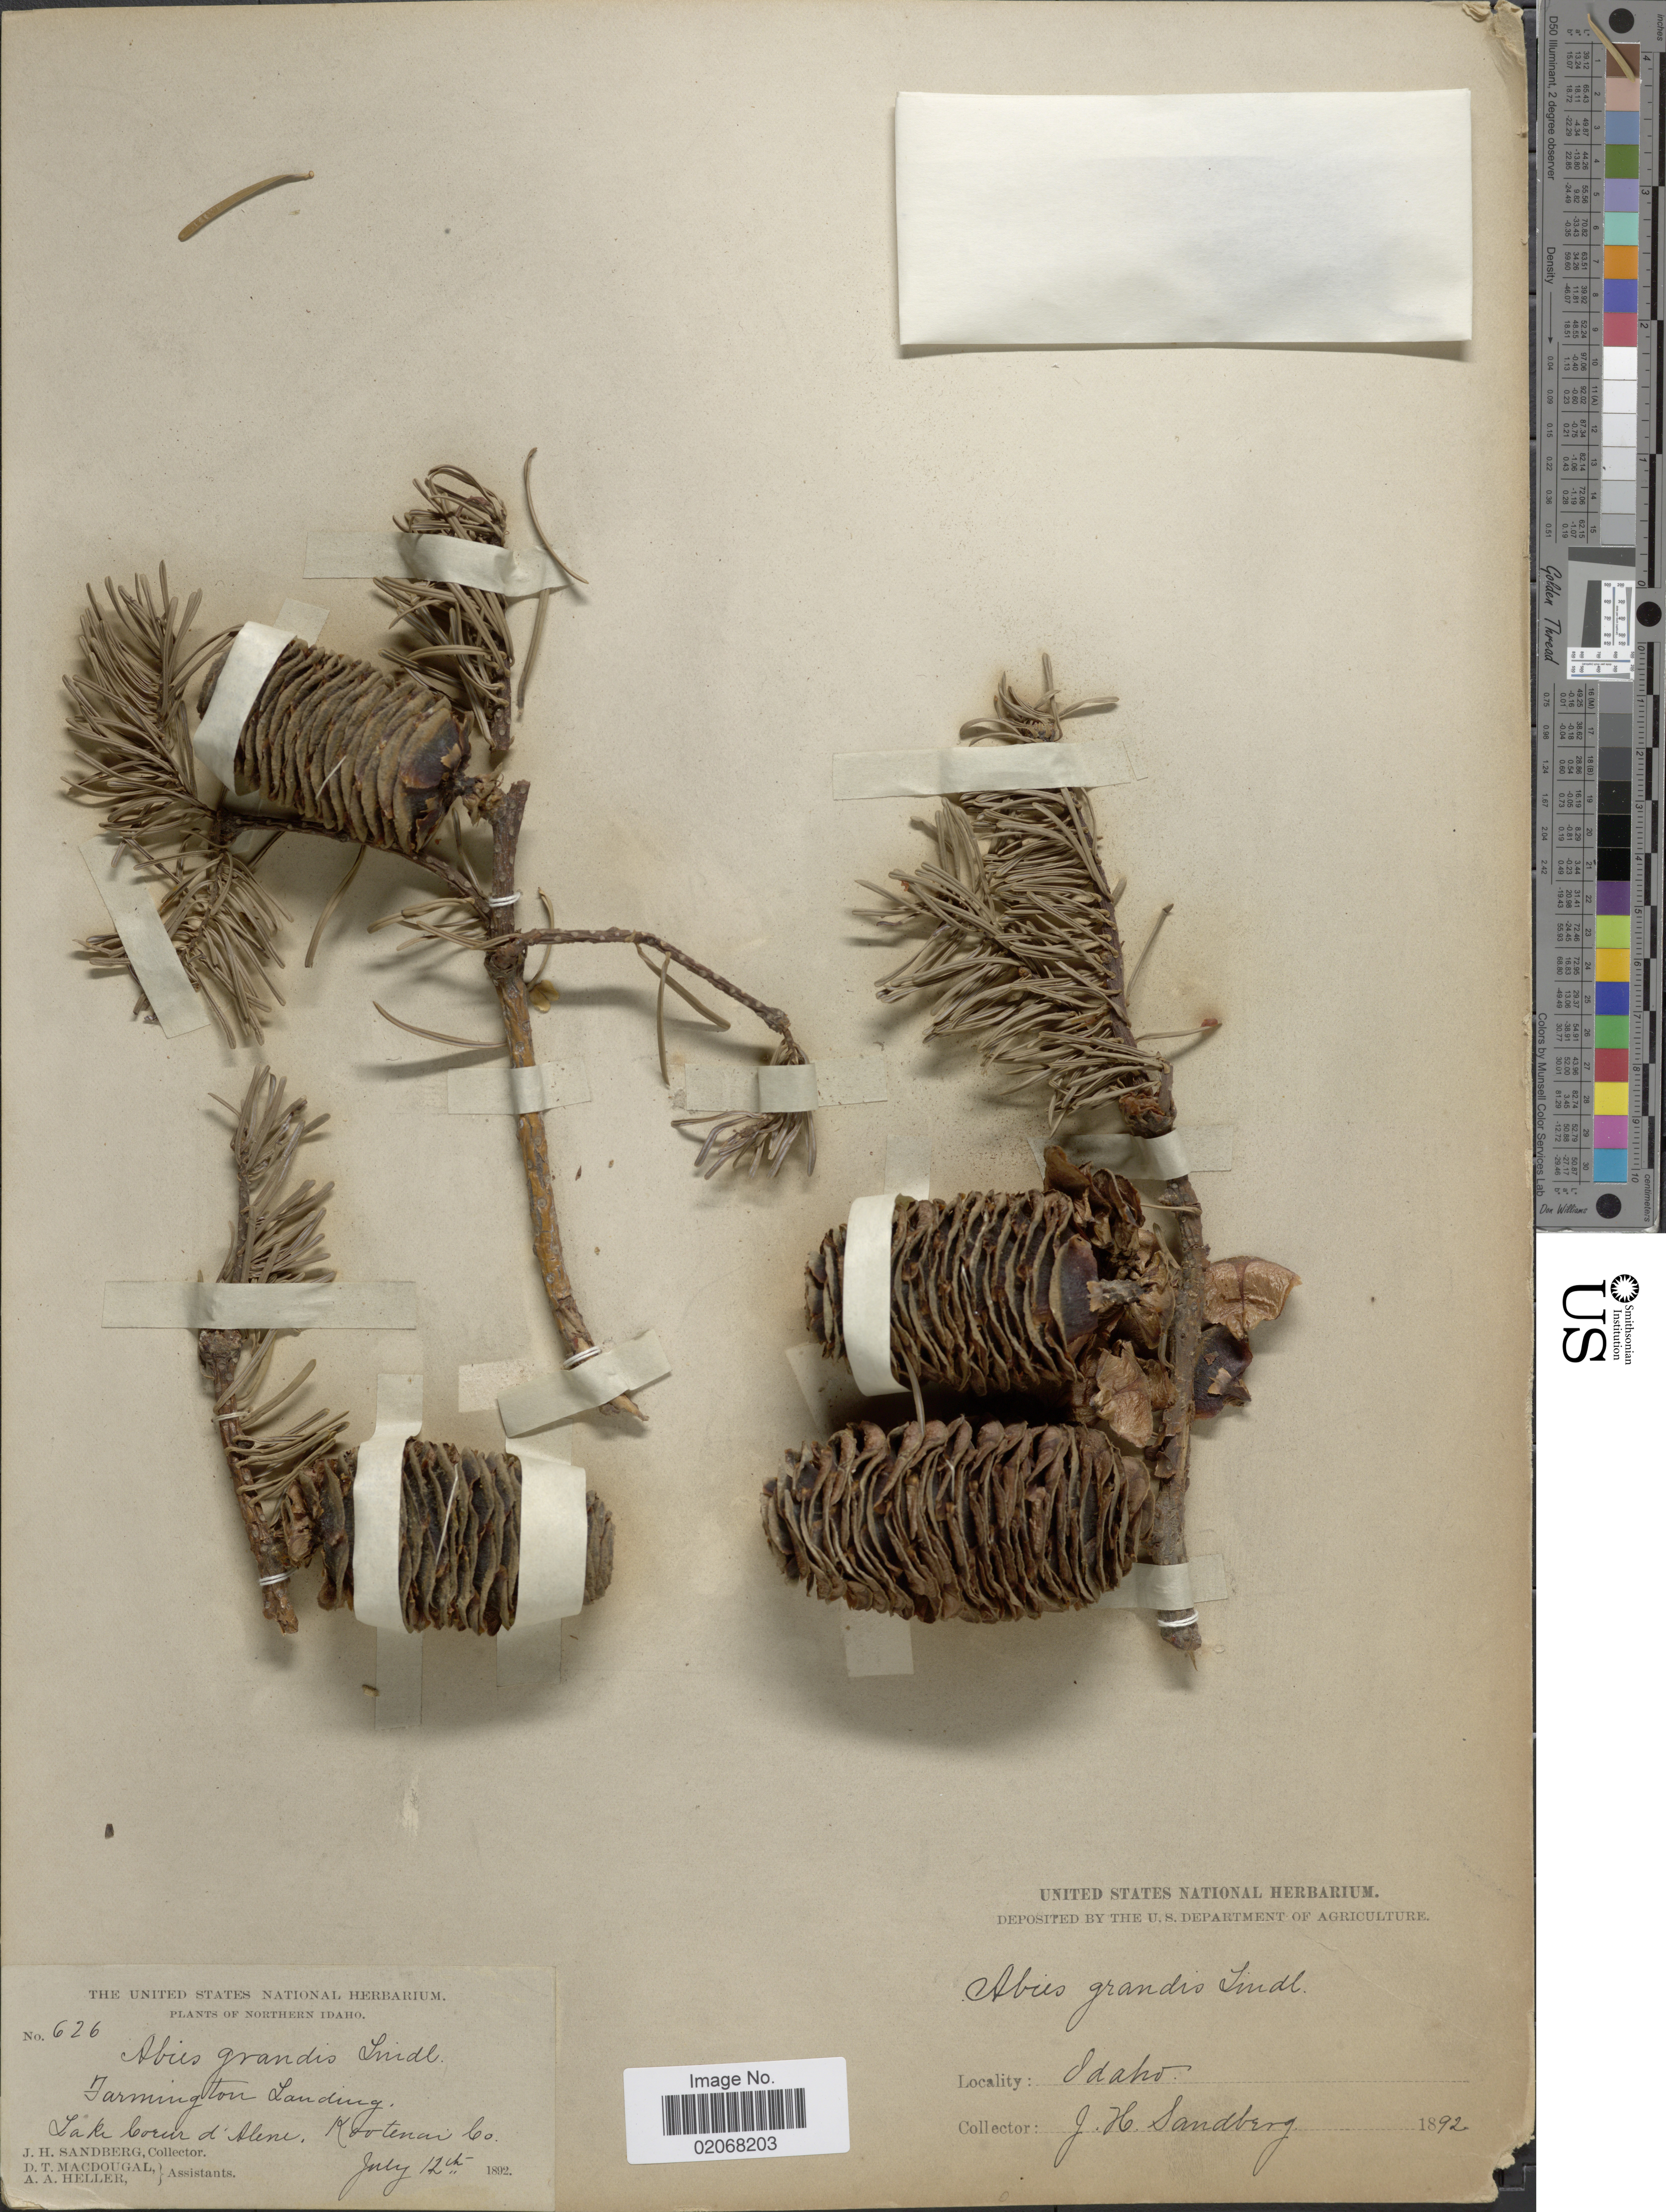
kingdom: Plantae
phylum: Tracheophyta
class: Pinopsida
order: Pinales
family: Pinaceae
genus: Abies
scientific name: Abies grandis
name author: (Douglas ex D. Don) Lindl.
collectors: J. H. Sandberg, D. T. MacDougal & A. A. Heller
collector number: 626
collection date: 1892-07-12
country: United States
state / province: Idaho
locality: Southern Idaho, Farmington Landing, Lake Coeur d'Alene, Kootenai Co.